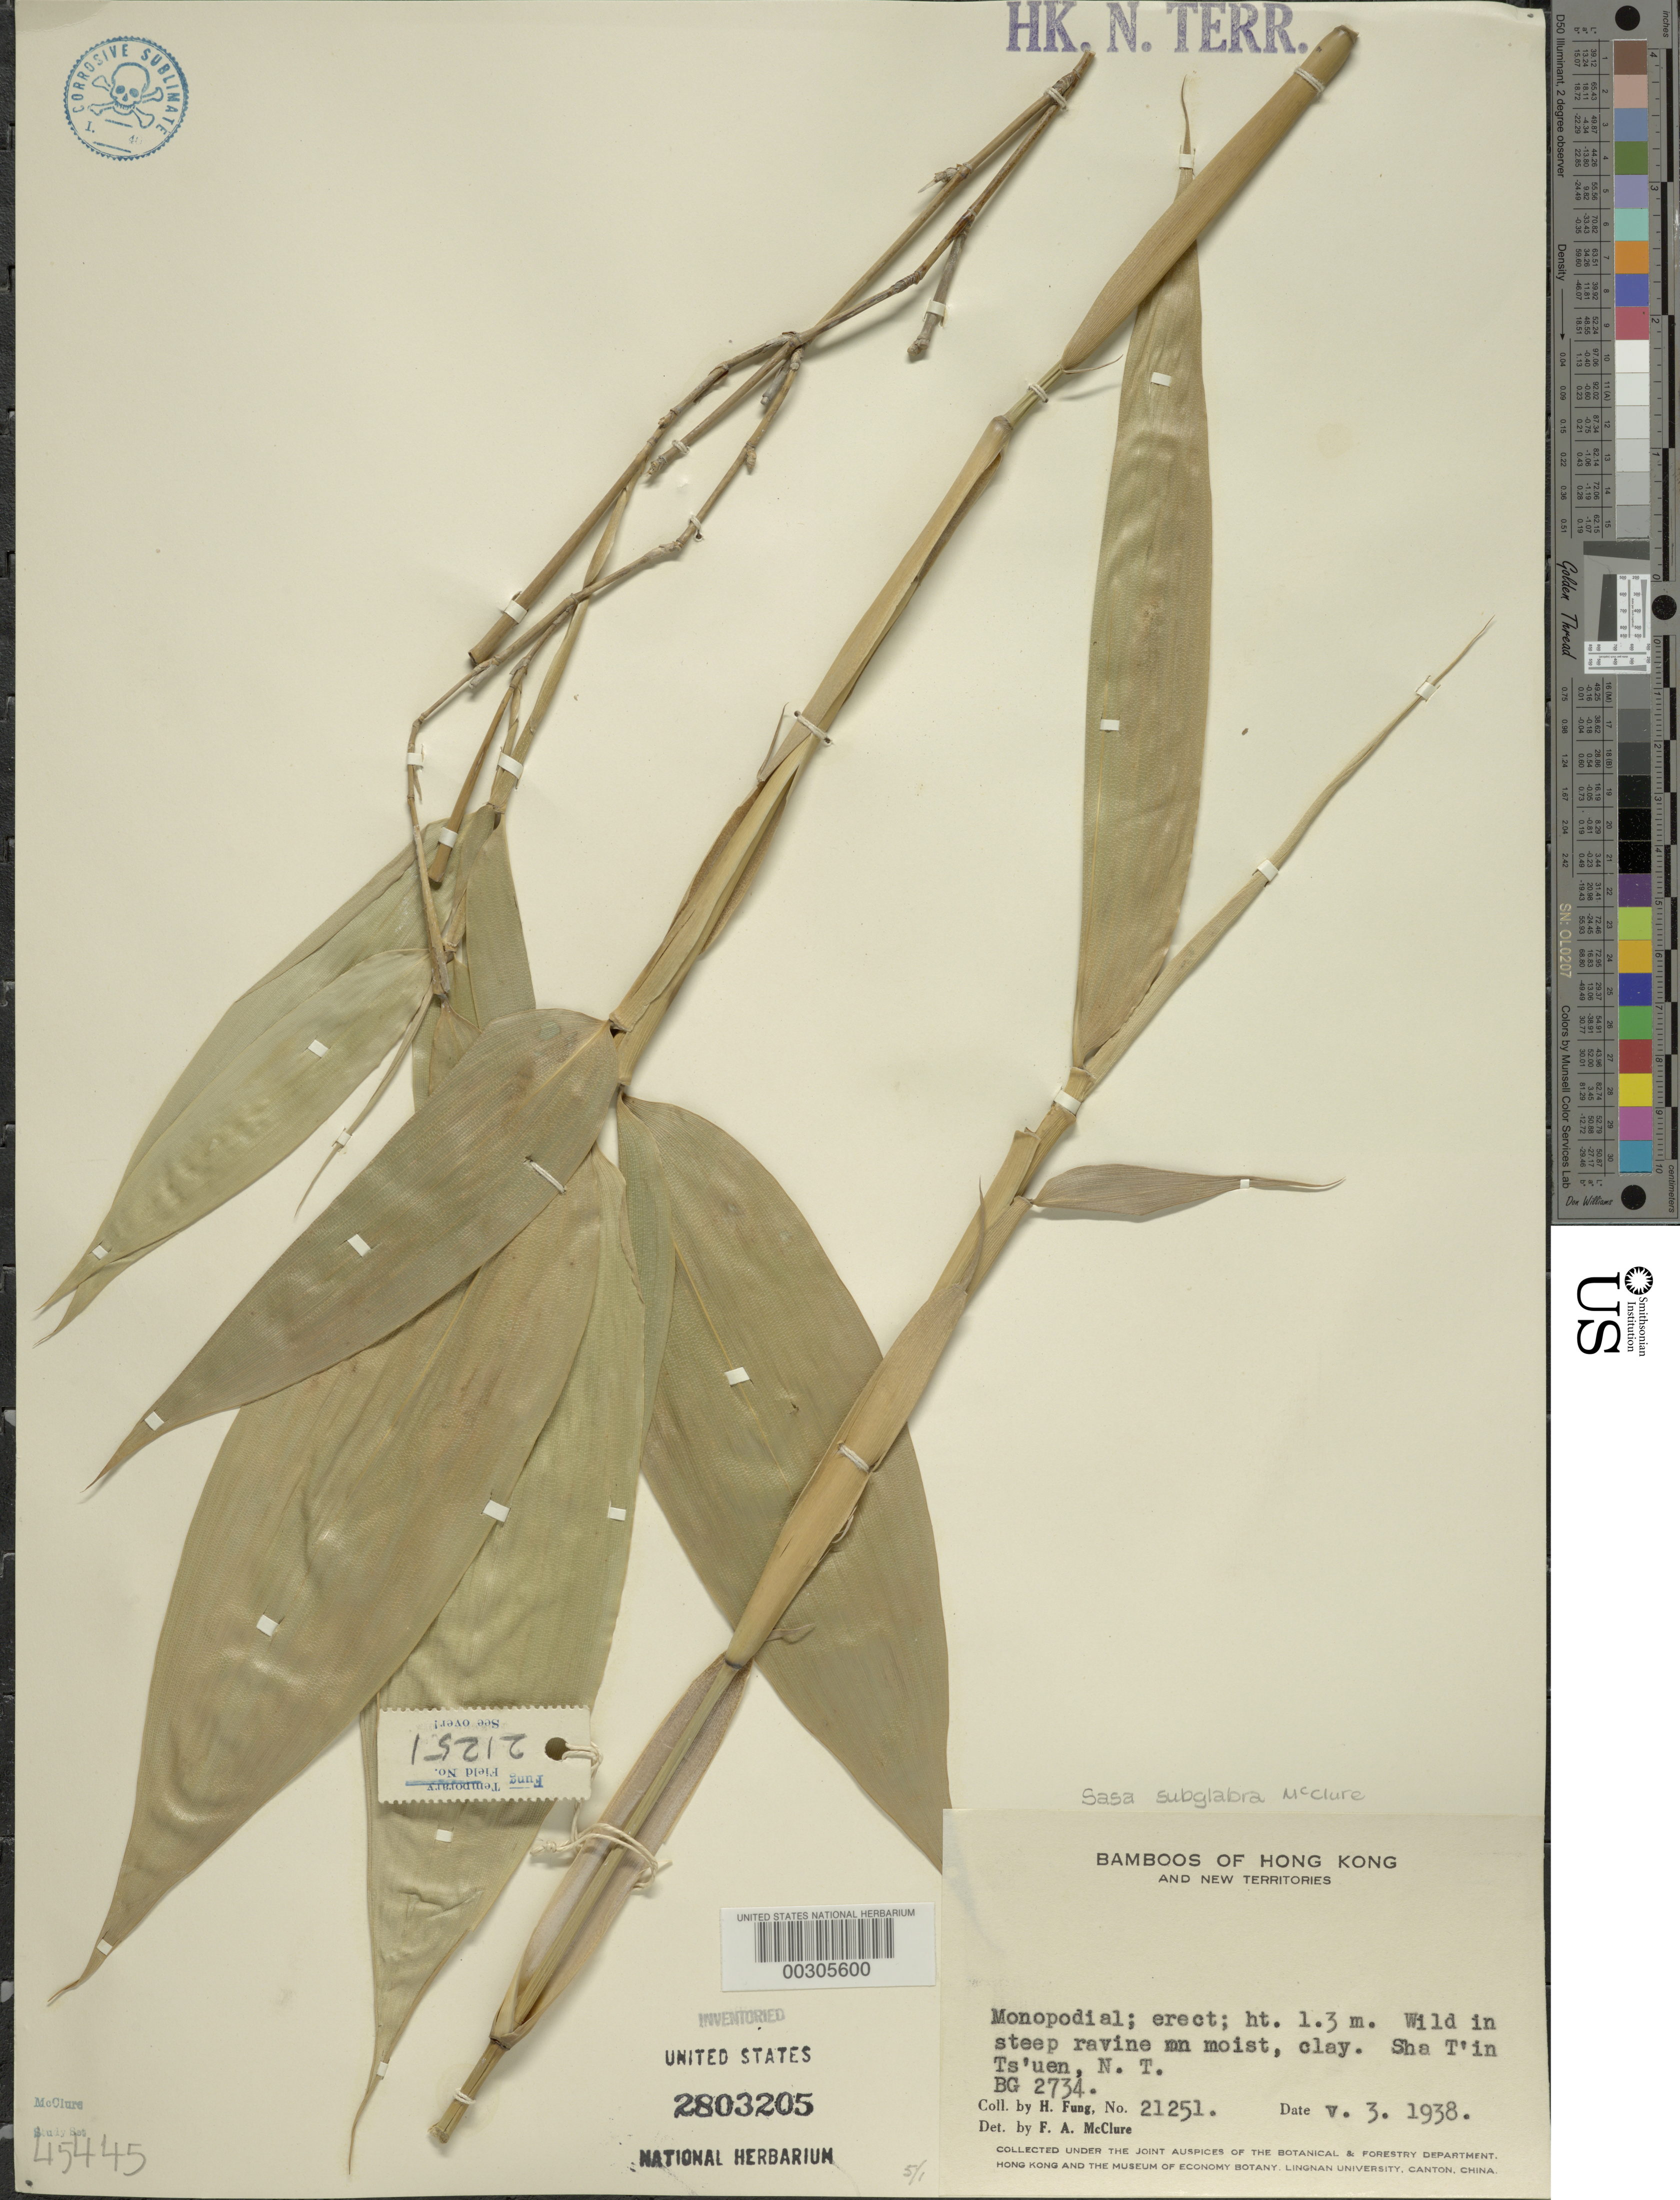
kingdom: Plantae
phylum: Tracheophyta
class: Liliopsida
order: Poales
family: Poaceae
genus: Sasa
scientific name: Sasa subglabra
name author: McClure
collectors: H. L. Fung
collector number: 21251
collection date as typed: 03 May 1938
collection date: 1938-05-03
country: China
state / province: Hong Kong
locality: N.t., sha t'in ts'uen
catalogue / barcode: US 2803205